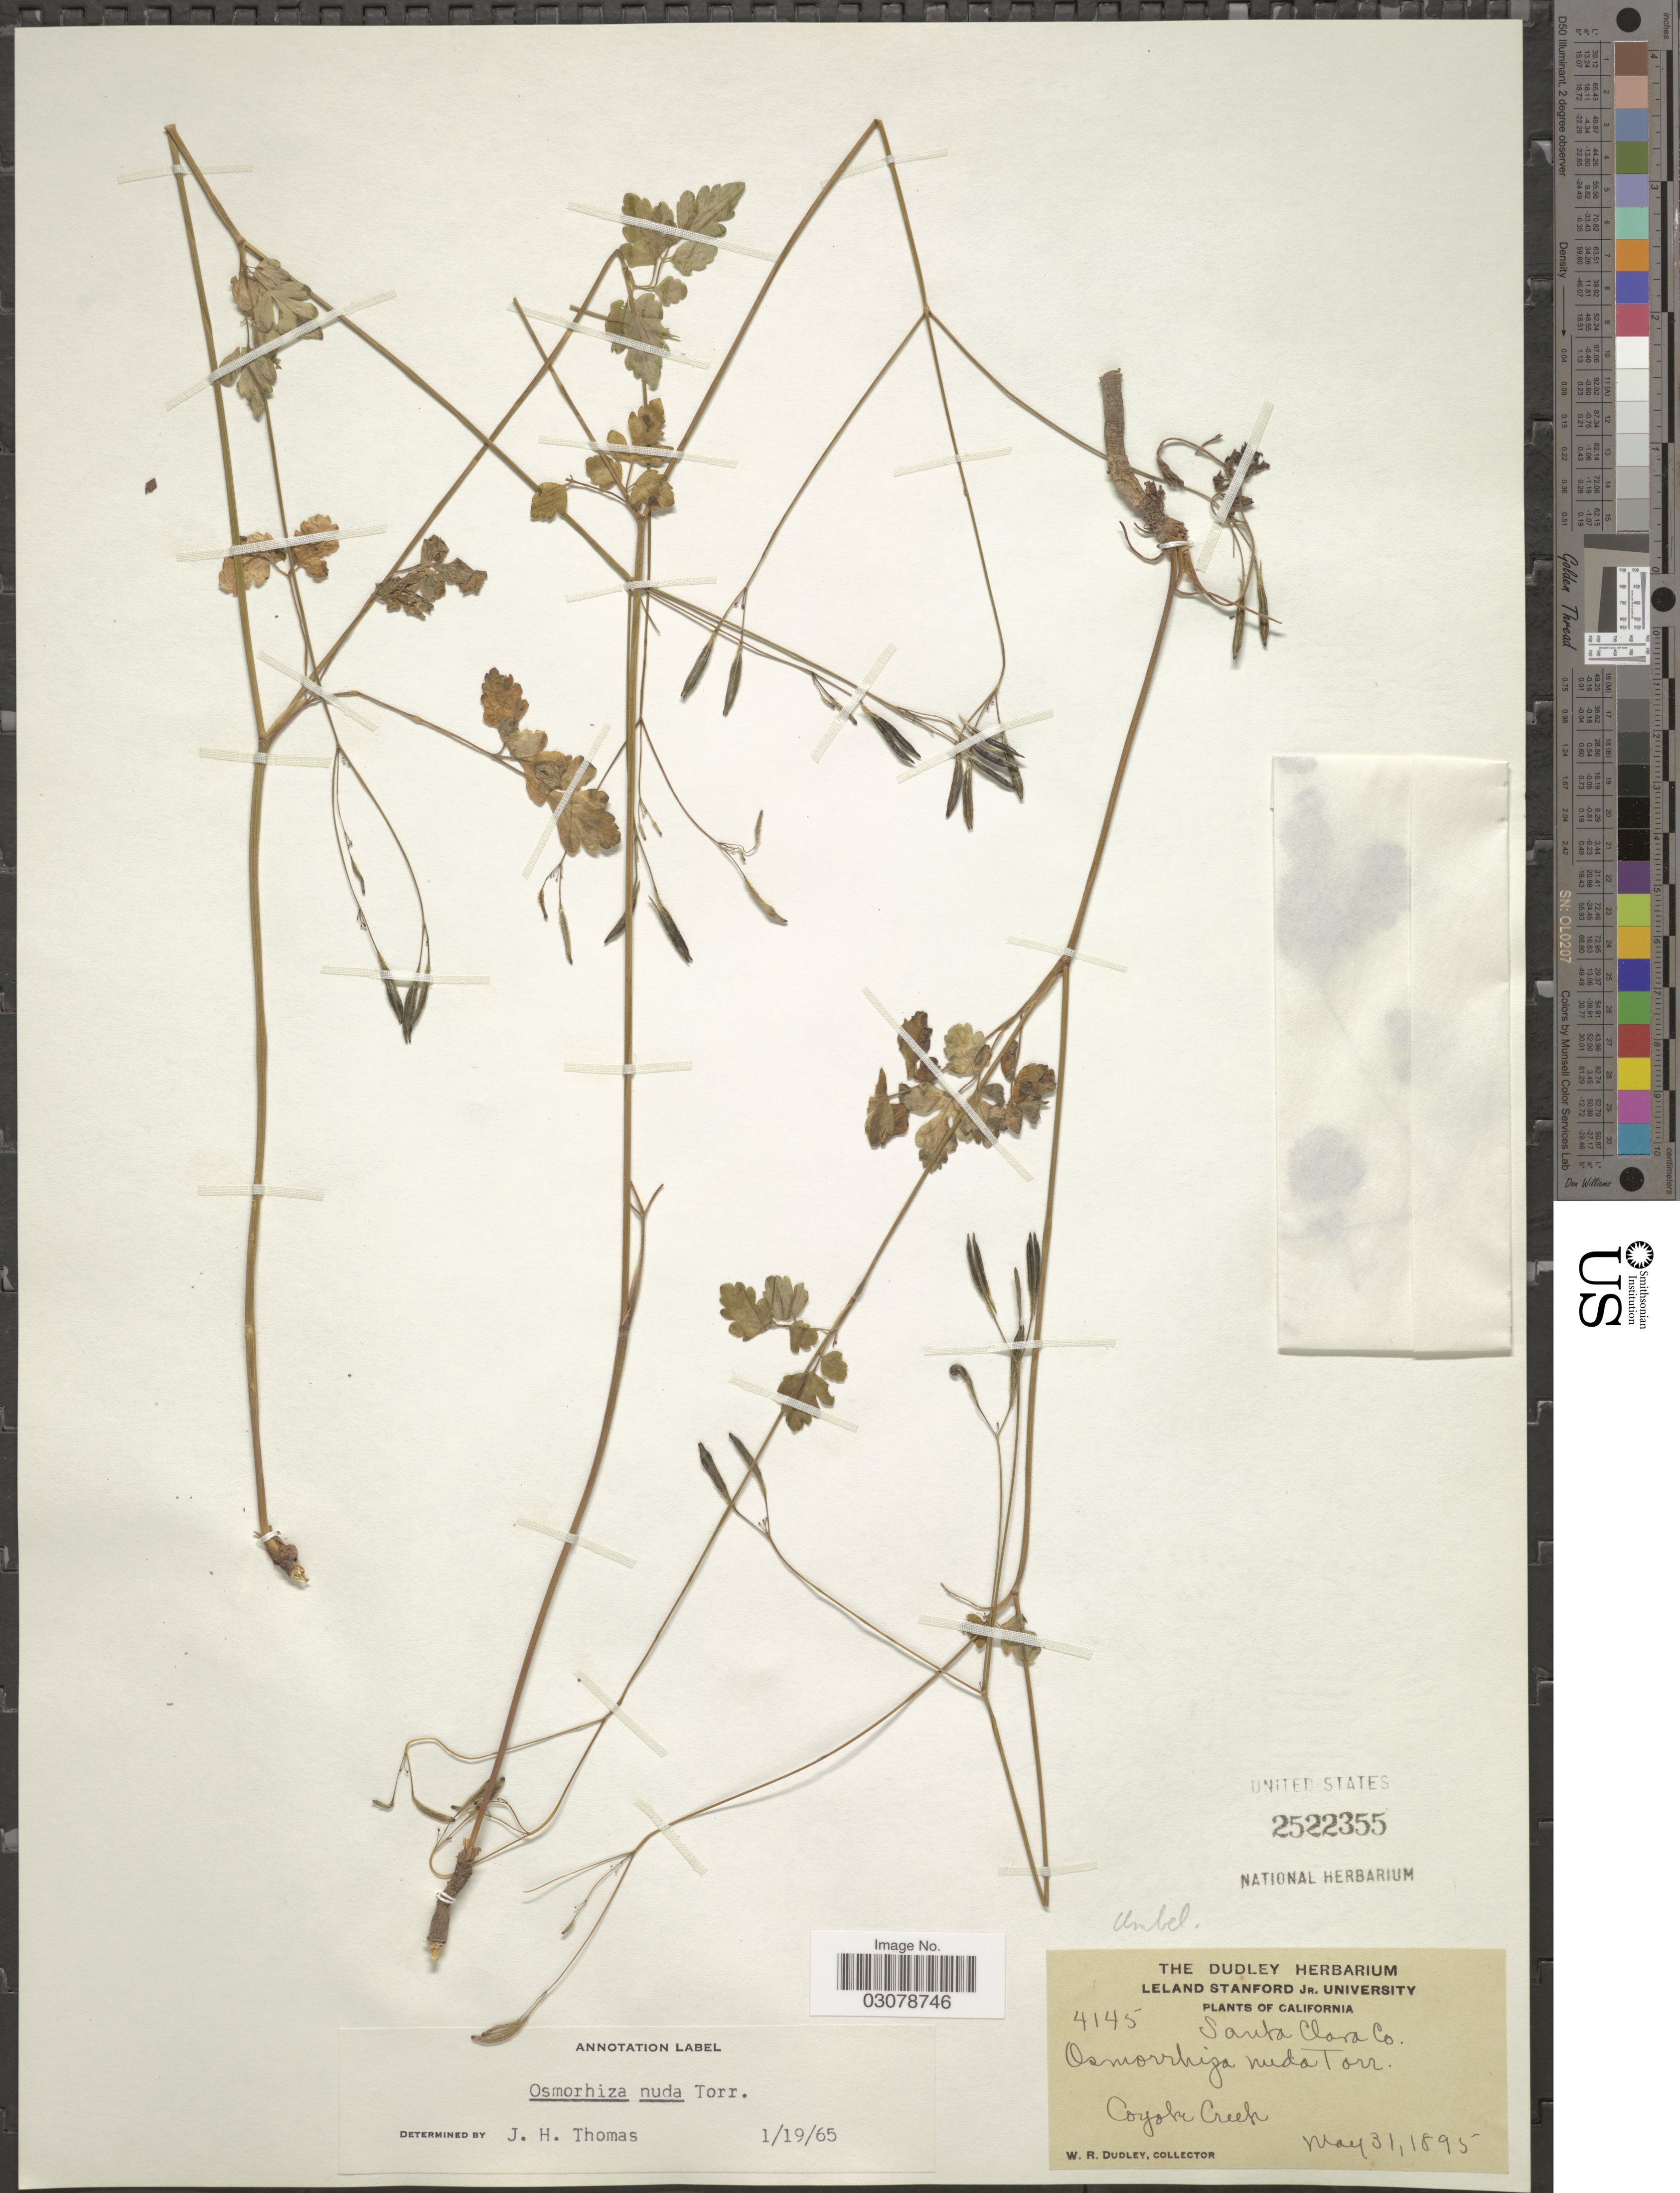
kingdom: Plantae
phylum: Tracheophyta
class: Magnoliopsida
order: Apiales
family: Apiaceae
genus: Osmorhiza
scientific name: Osmorhiza nuda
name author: Torr.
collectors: W. Dudley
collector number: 4145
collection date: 1895-05-31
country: United States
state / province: California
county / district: Santa Clara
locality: Santa Clara Co., Coyote Creek.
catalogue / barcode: US 2522355